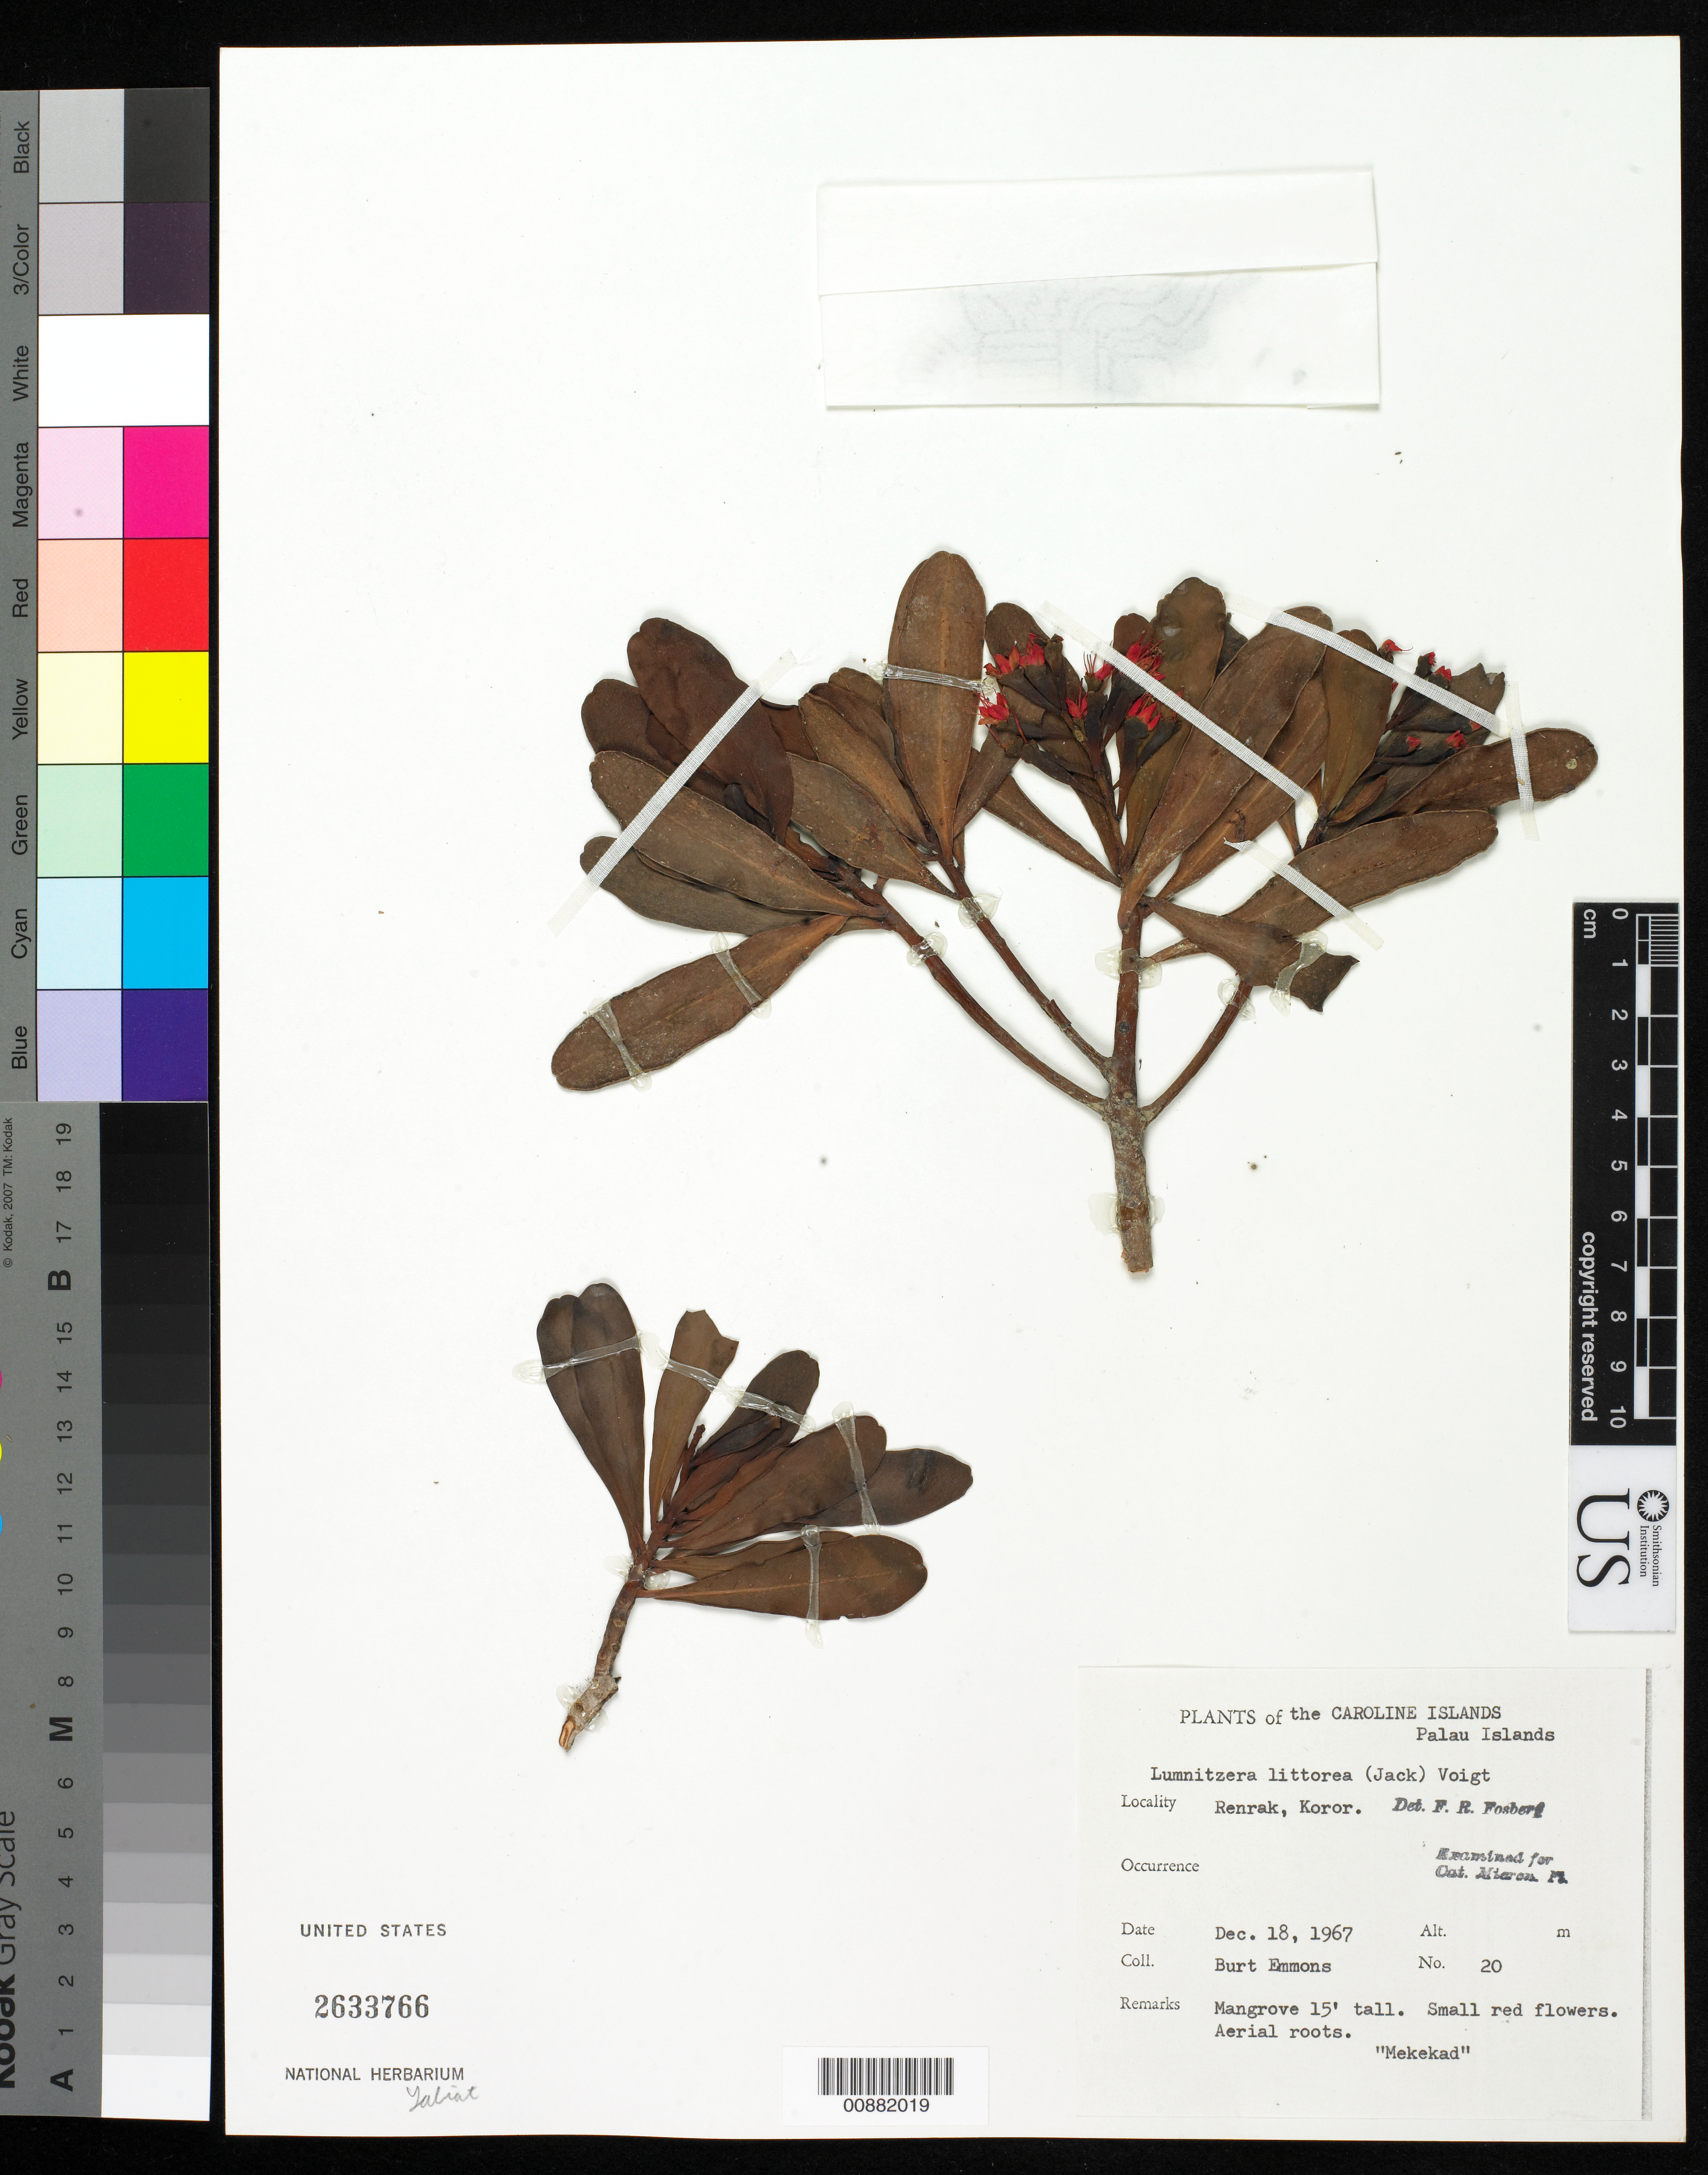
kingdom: Plantae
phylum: Tracheophyta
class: Magnoliopsida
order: Myrtales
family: Combretaceae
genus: Lumnitzera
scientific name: Lumnitzera littorea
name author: (Jack) Voight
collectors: B. Emmons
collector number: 20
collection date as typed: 18 Dec 1967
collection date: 1967-12-18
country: Palau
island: Oreor [Koror]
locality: Renrak, Koror.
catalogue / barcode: US 2633766